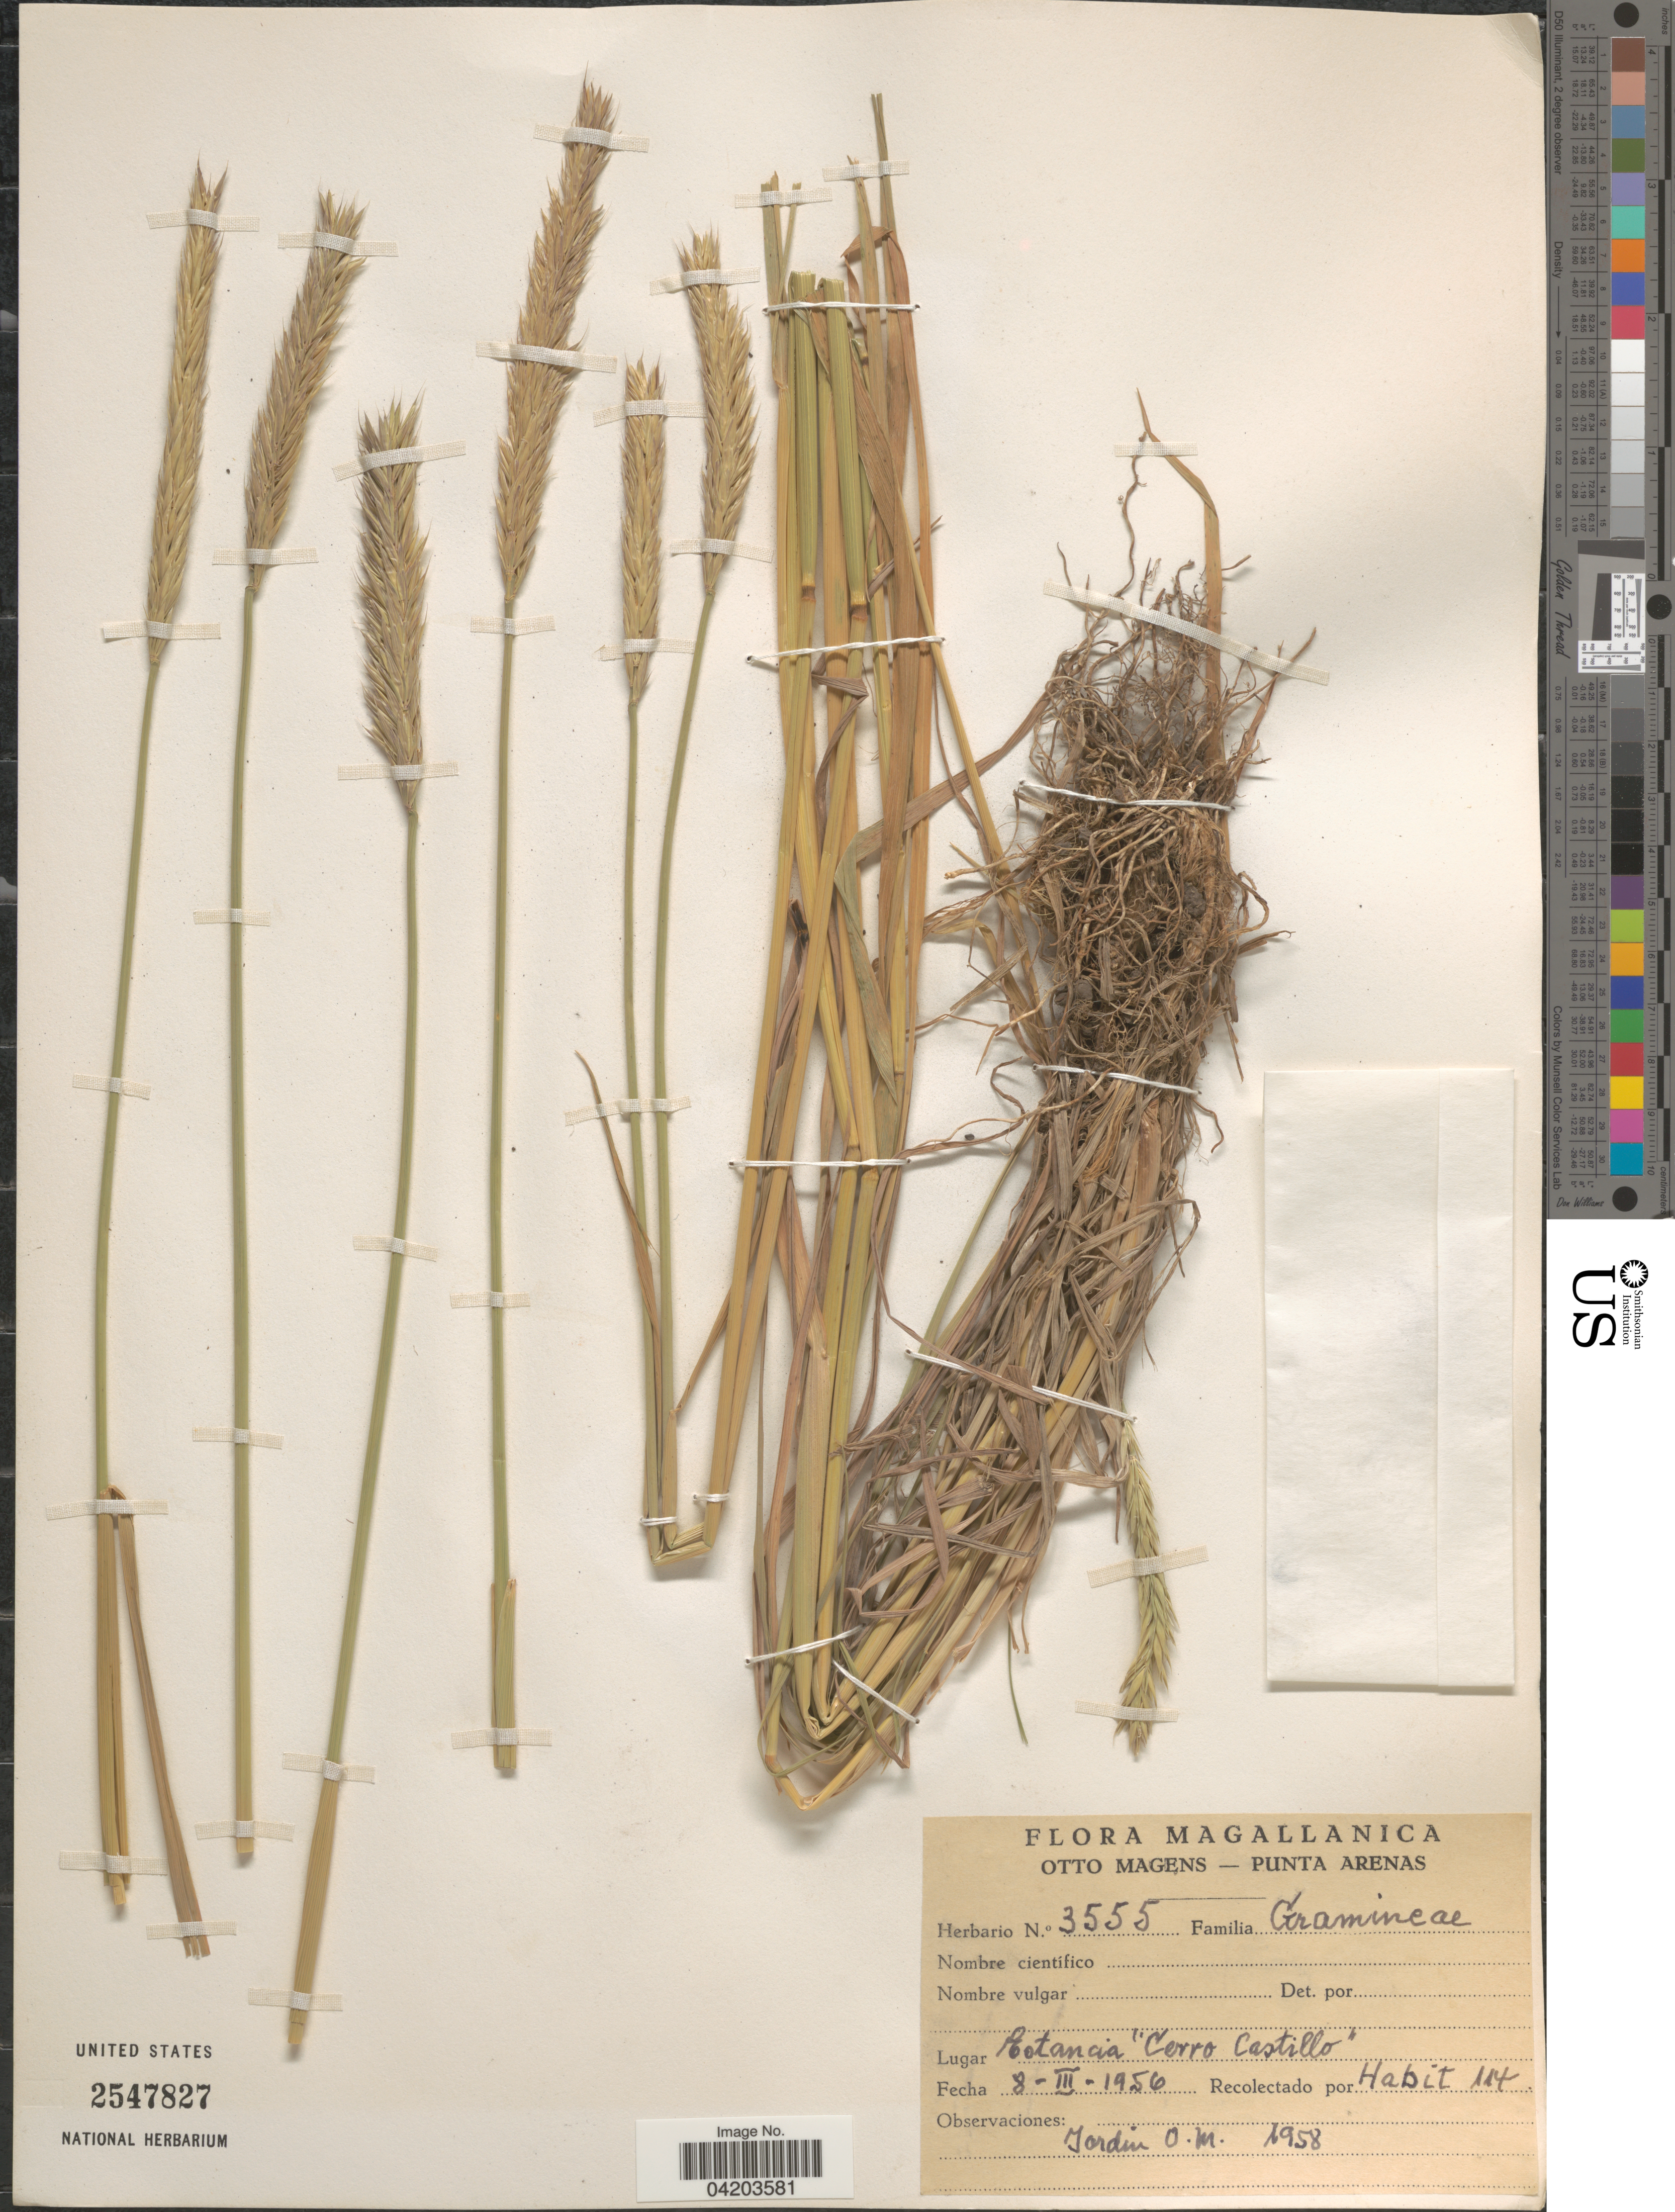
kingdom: Plantae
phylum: Tracheophyta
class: Liliopsida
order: Poales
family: Poaceae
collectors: O. Magens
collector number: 3555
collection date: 1958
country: Chile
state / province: Magallanes y de la Antártica Chilena (XII)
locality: Magallanica. Estancia "Cerro Castillo". [unsure placement] Jardin.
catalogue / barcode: US 2547827